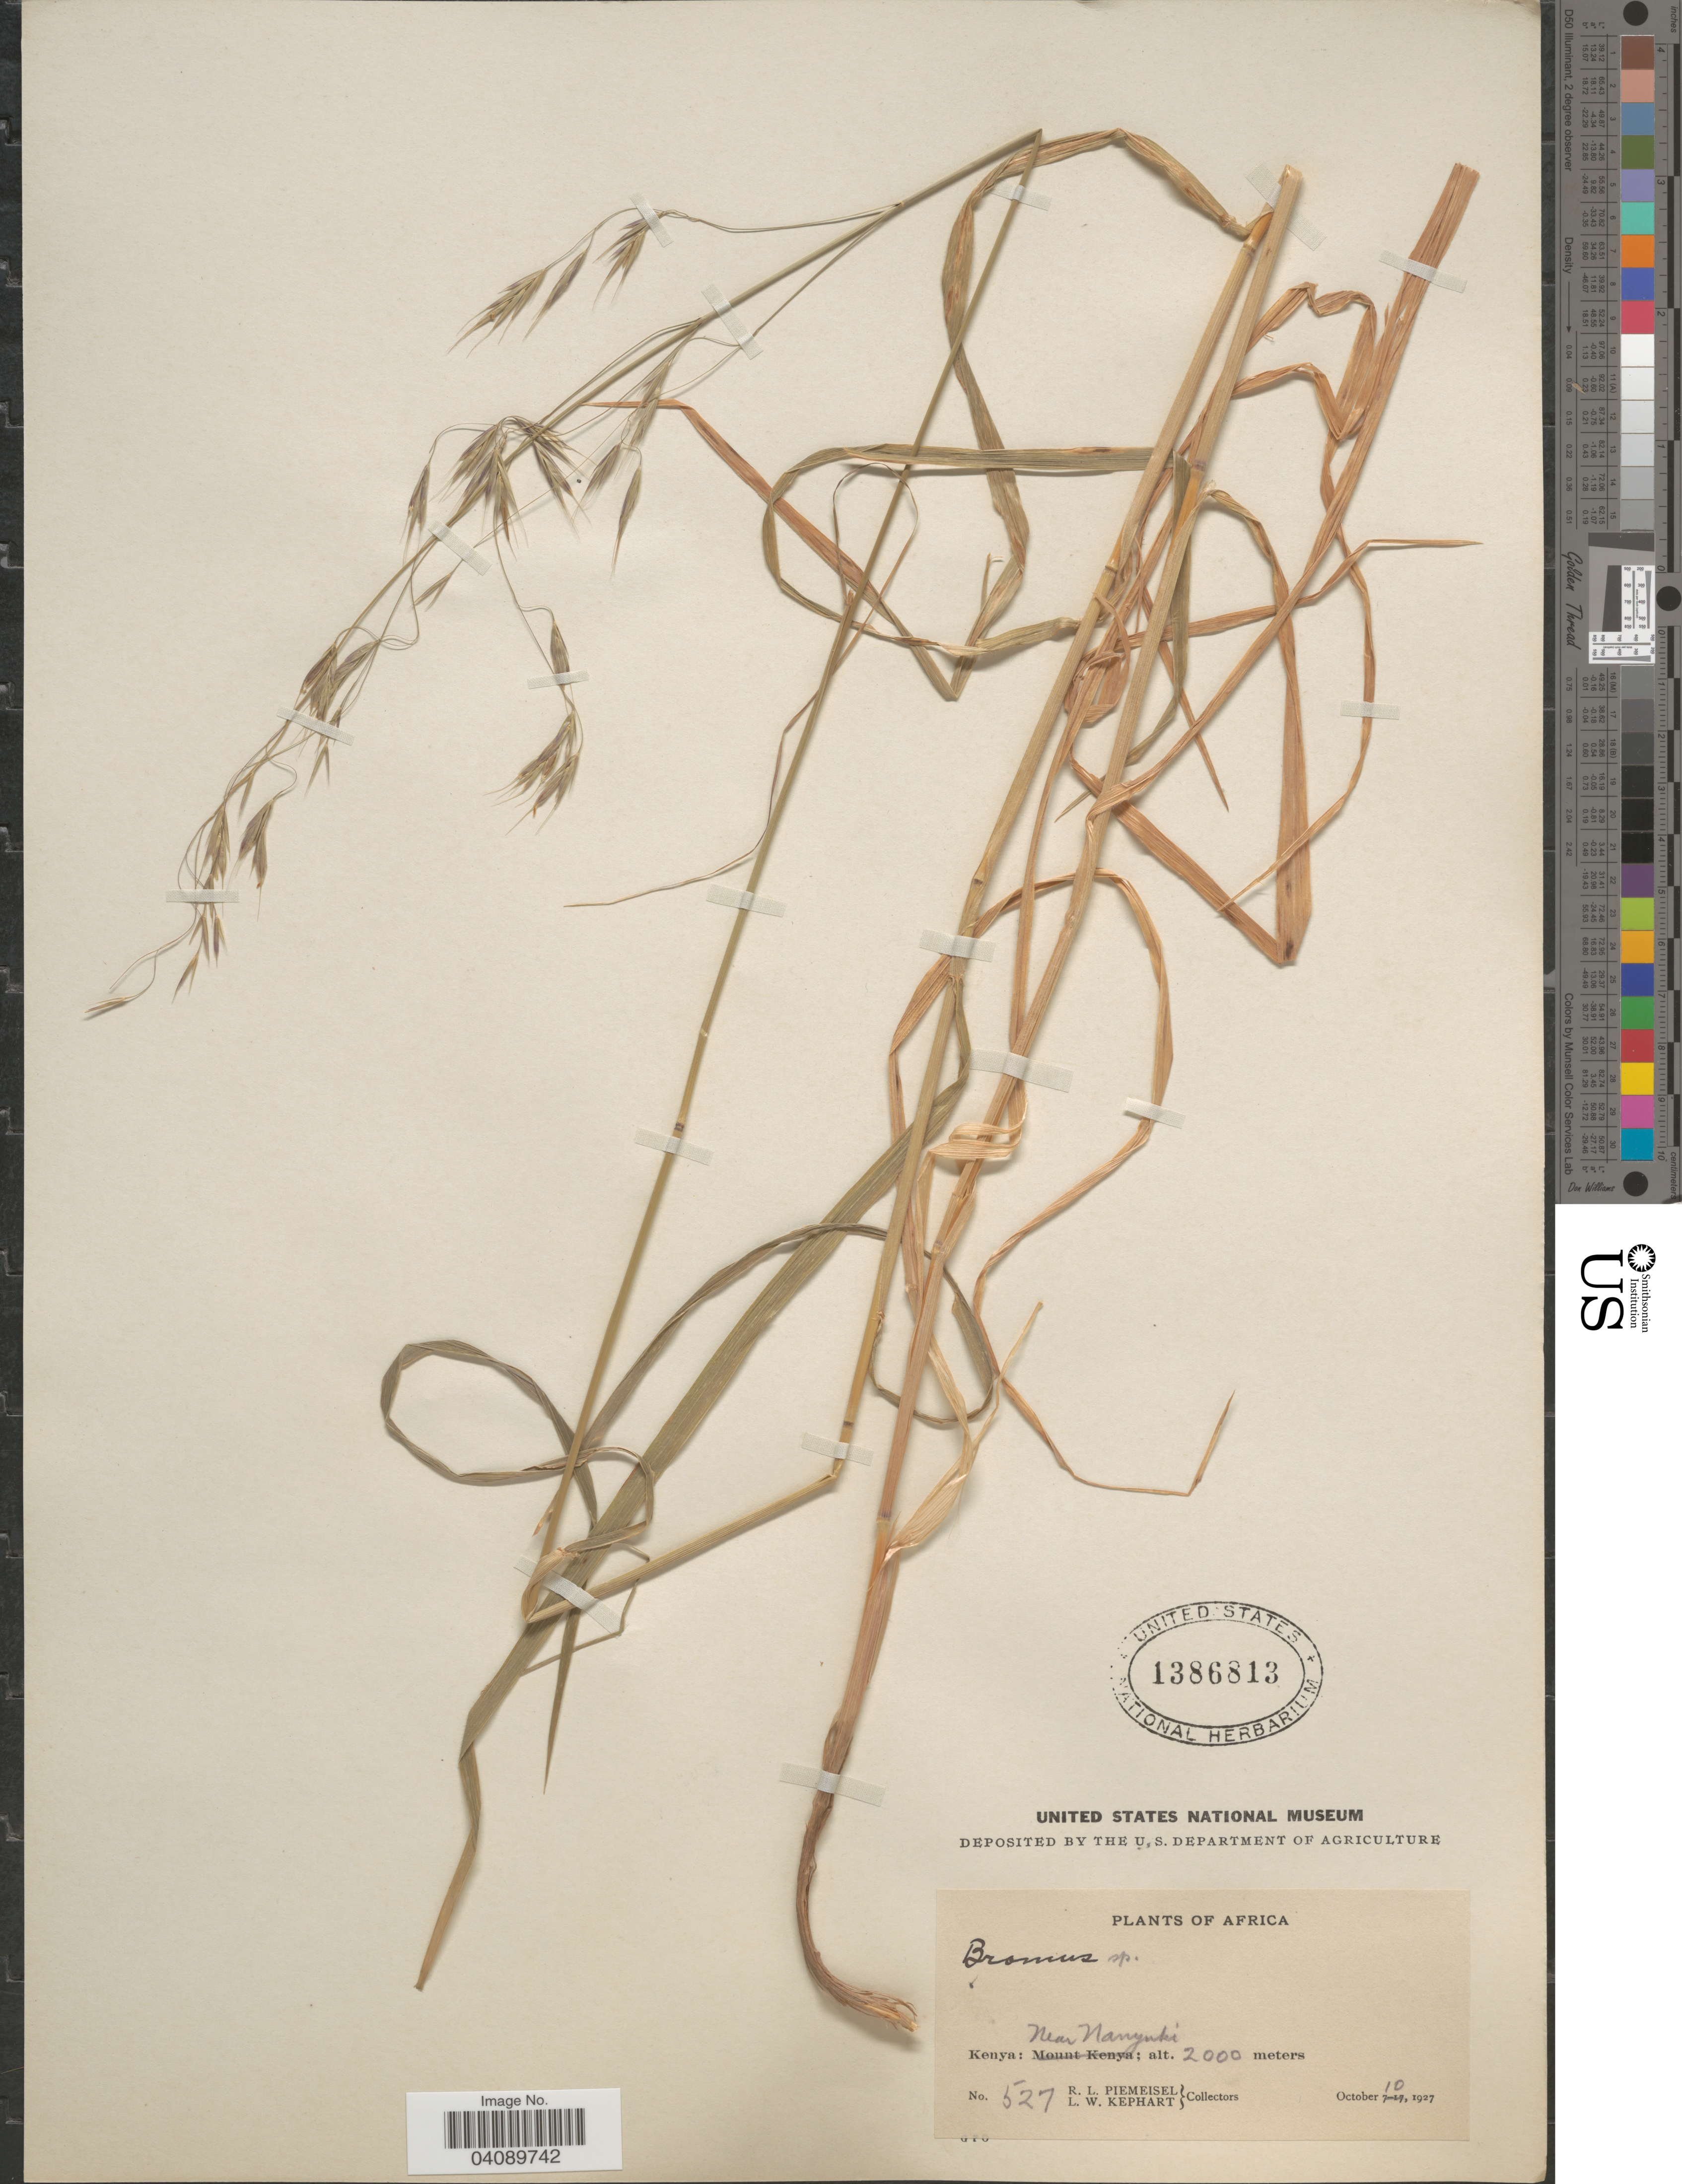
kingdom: Plantae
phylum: Tracheophyta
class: Liliopsida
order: Poales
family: Poaceae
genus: Bromus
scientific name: Bromus sp.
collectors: R. L. Piemeisel & L. W. Kephart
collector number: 527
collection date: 1927-10-10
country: Kenya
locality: Near Nanyuki.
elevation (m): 2000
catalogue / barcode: US 1386813